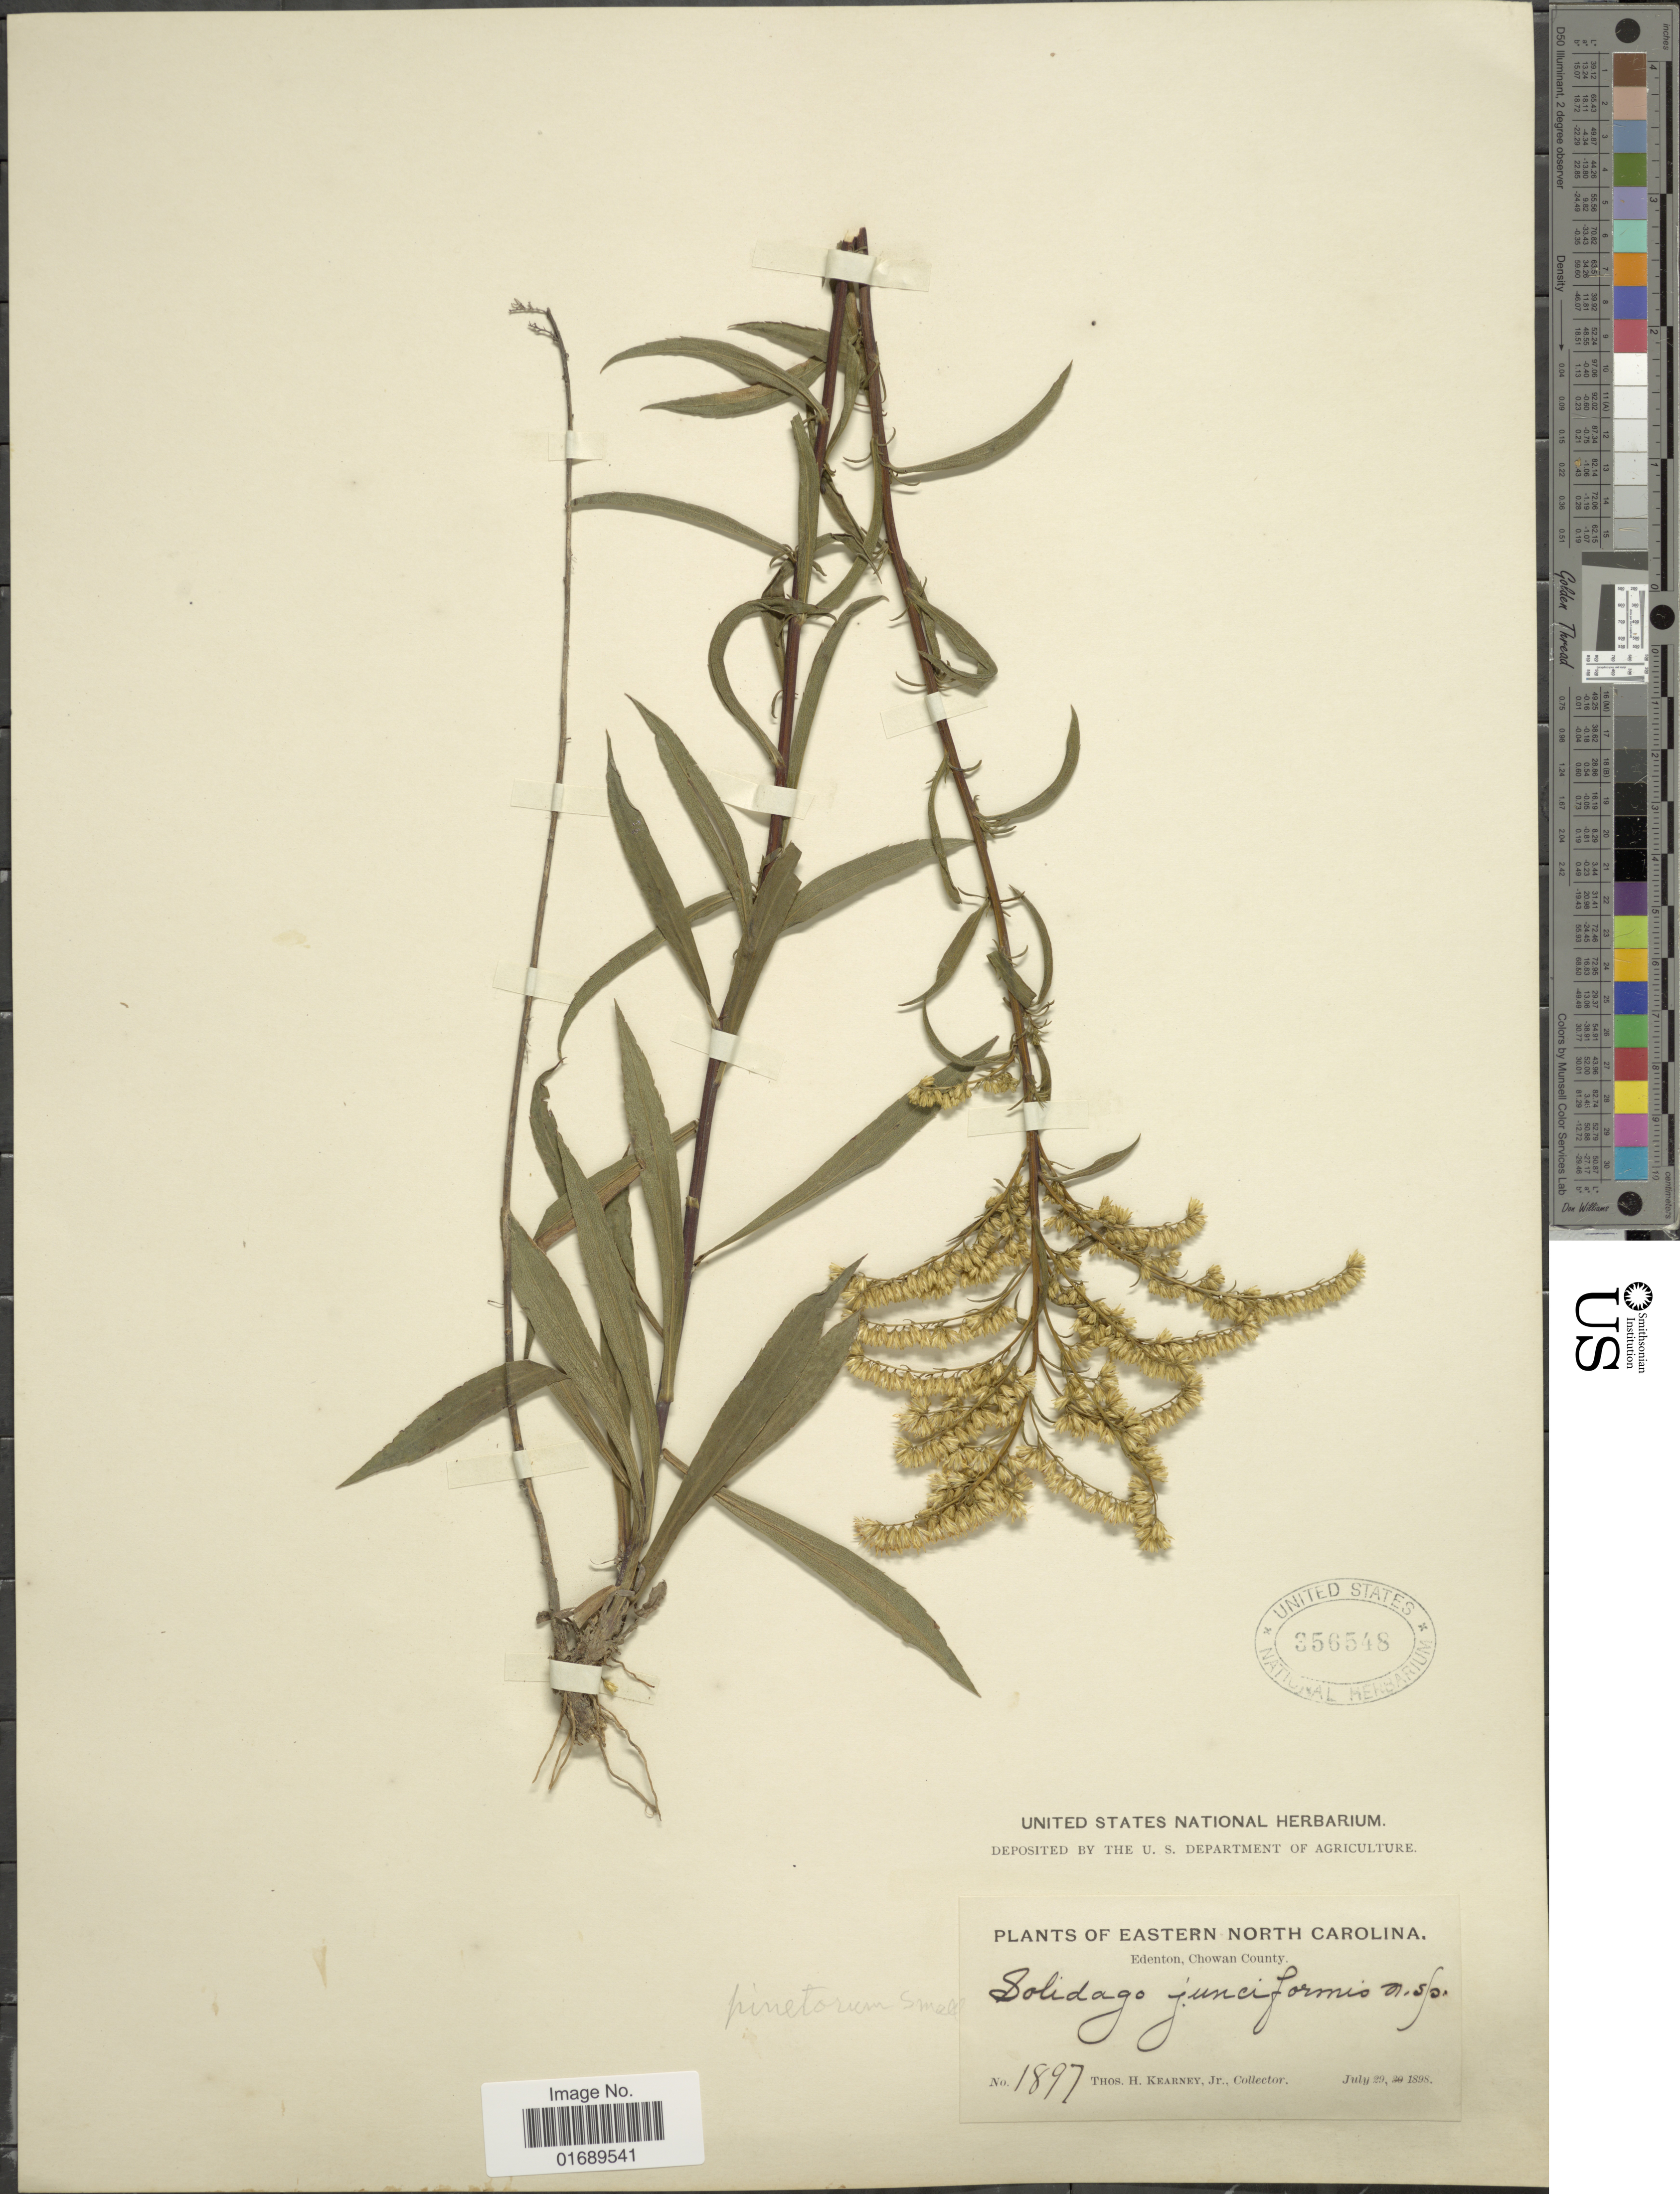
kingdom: Plantae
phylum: Tracheophyta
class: Magnoliopsida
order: Asterales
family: Asteraceae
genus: Solidago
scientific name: Solidago pinetorum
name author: Aiton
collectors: T. H. Kearney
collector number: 1897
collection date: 1898-07-29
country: United States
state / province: North Carolina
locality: Eastern North Carolina, Edenton, Chowan County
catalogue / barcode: US 356548